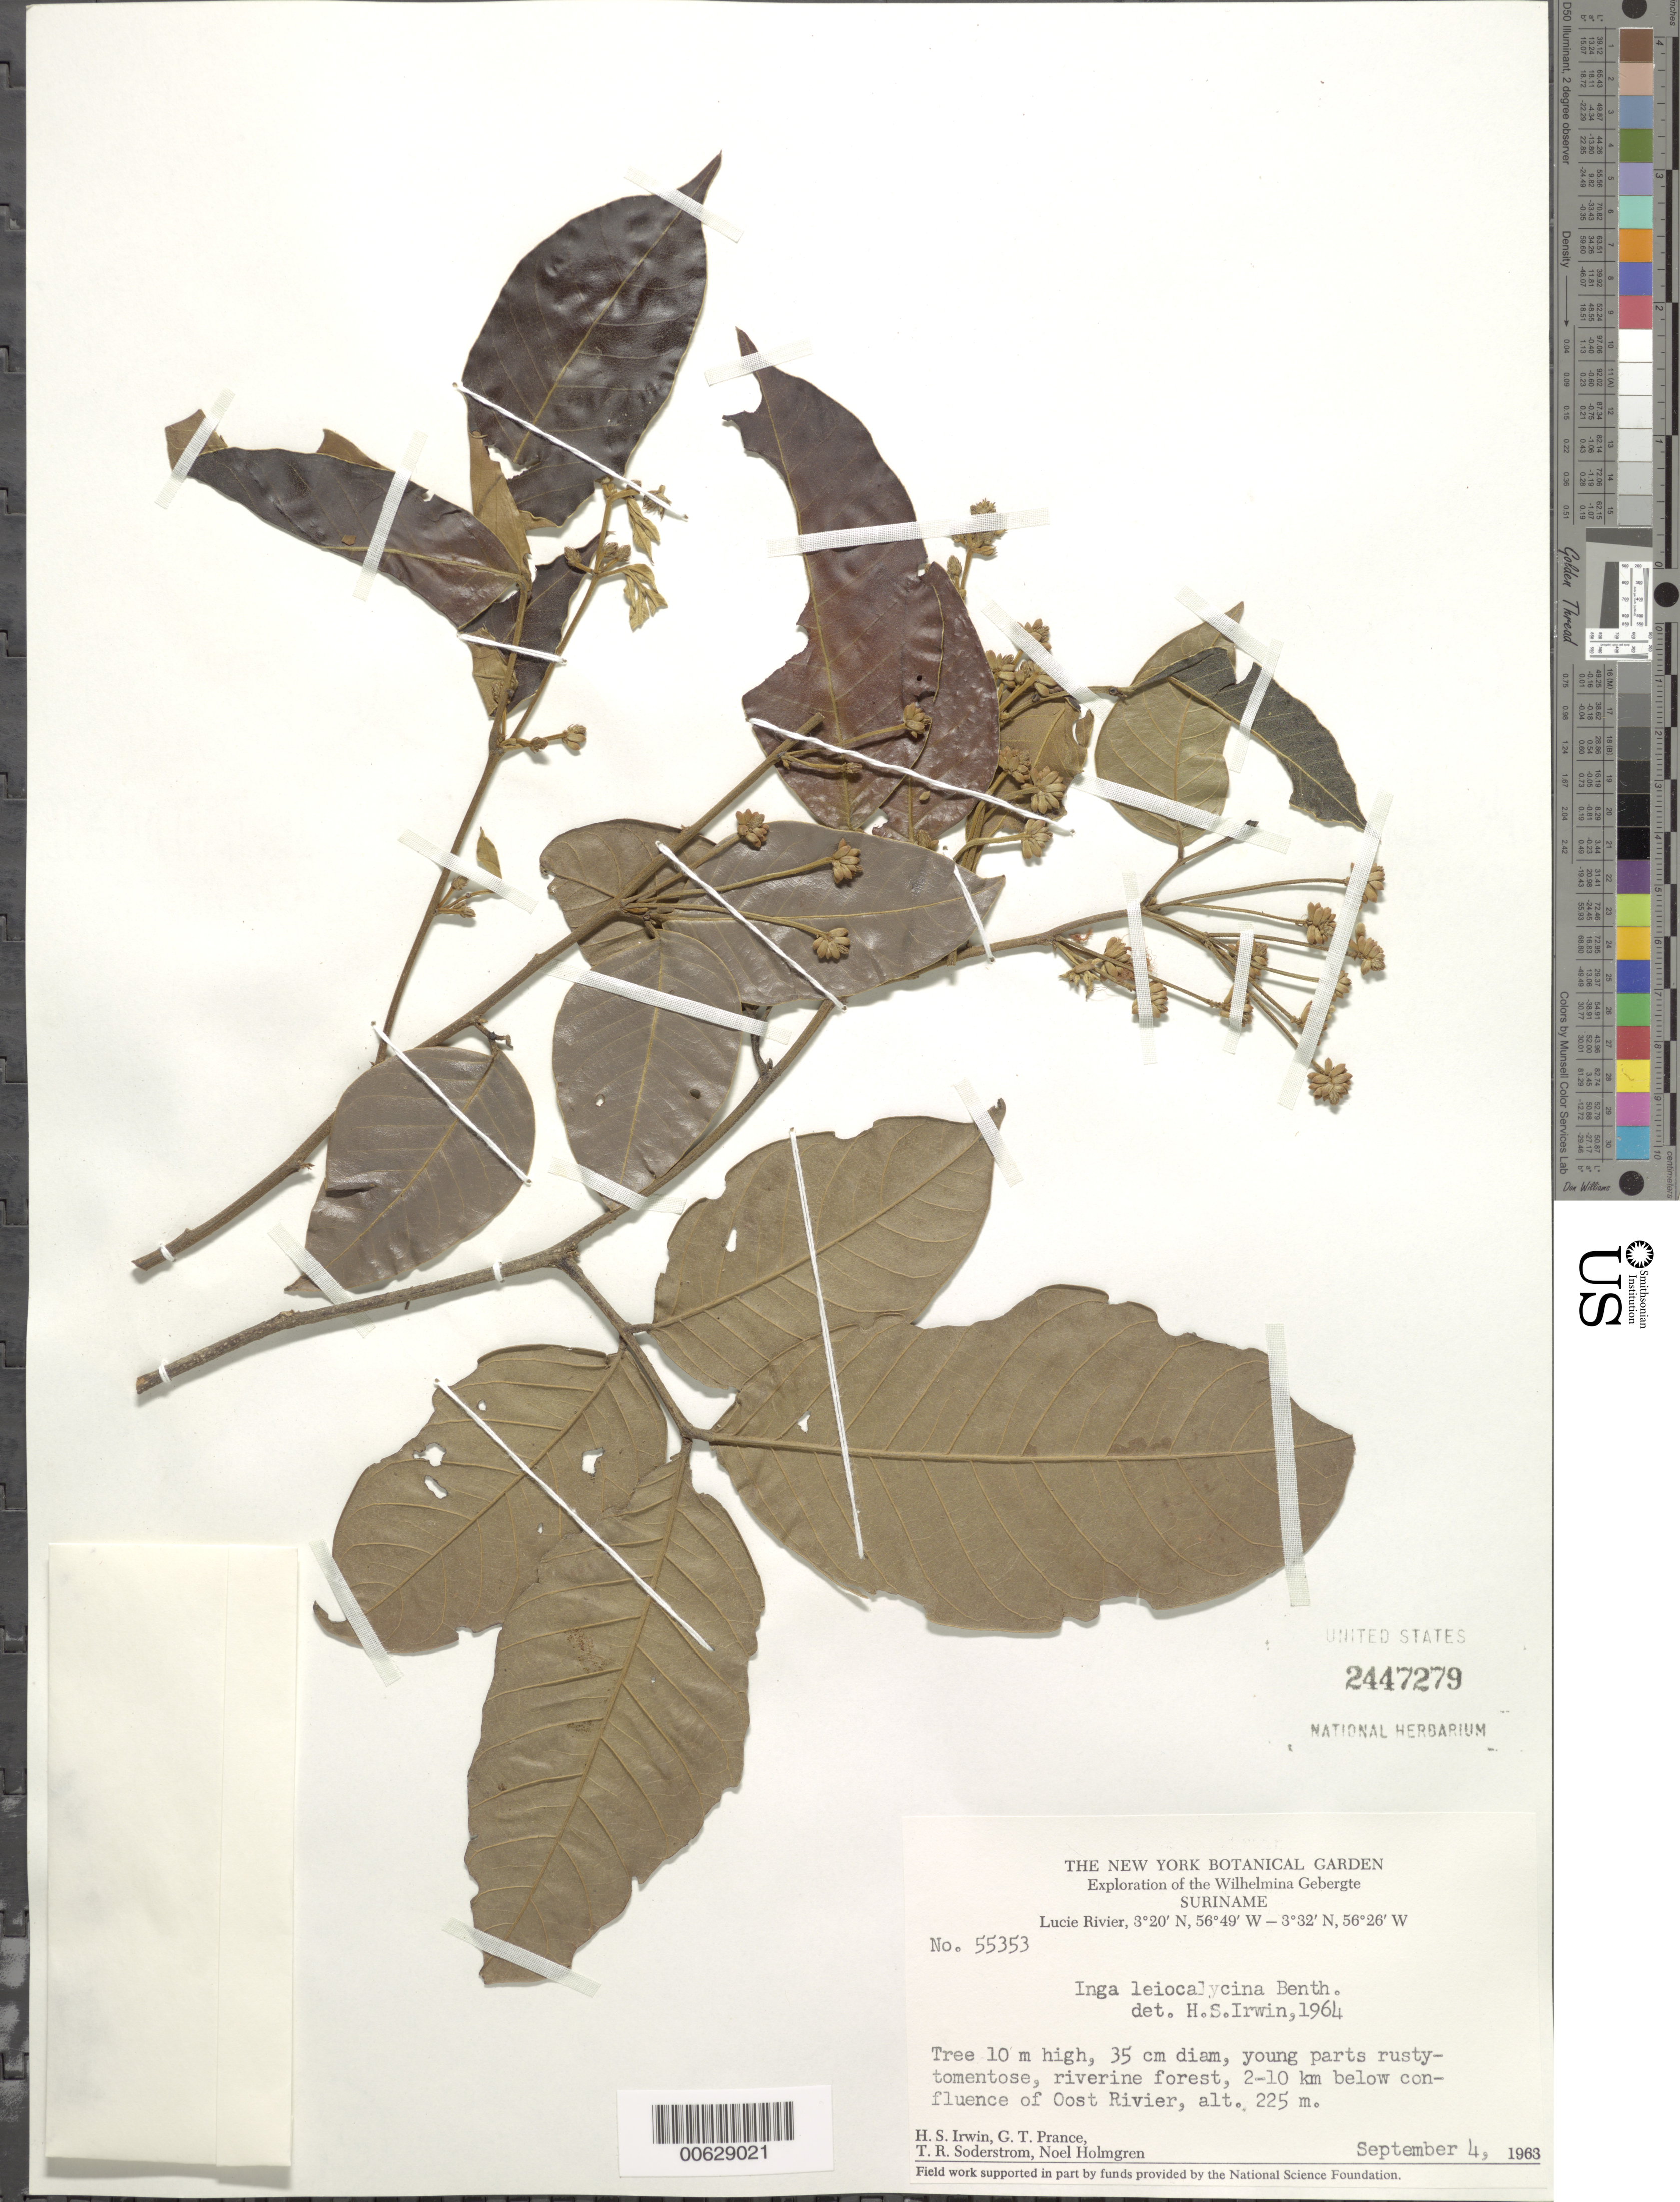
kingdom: Plantae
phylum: Tracheophyta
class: Magnoliopsida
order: Fabales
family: Fabaceae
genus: Inga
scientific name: Inga leiocalycina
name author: Benth.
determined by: Irwin, Howard S.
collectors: H. Irwin, G. T. Prance, T. R. Soderstrom & N. H. Holmgren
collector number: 55353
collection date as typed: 4-Sep-63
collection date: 1963-09-04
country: Suriname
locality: Lucie R., 2-10 km below confl. with Oost R., Wilhelmina Gebergte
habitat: Riverine forest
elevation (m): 225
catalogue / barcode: US 2447279